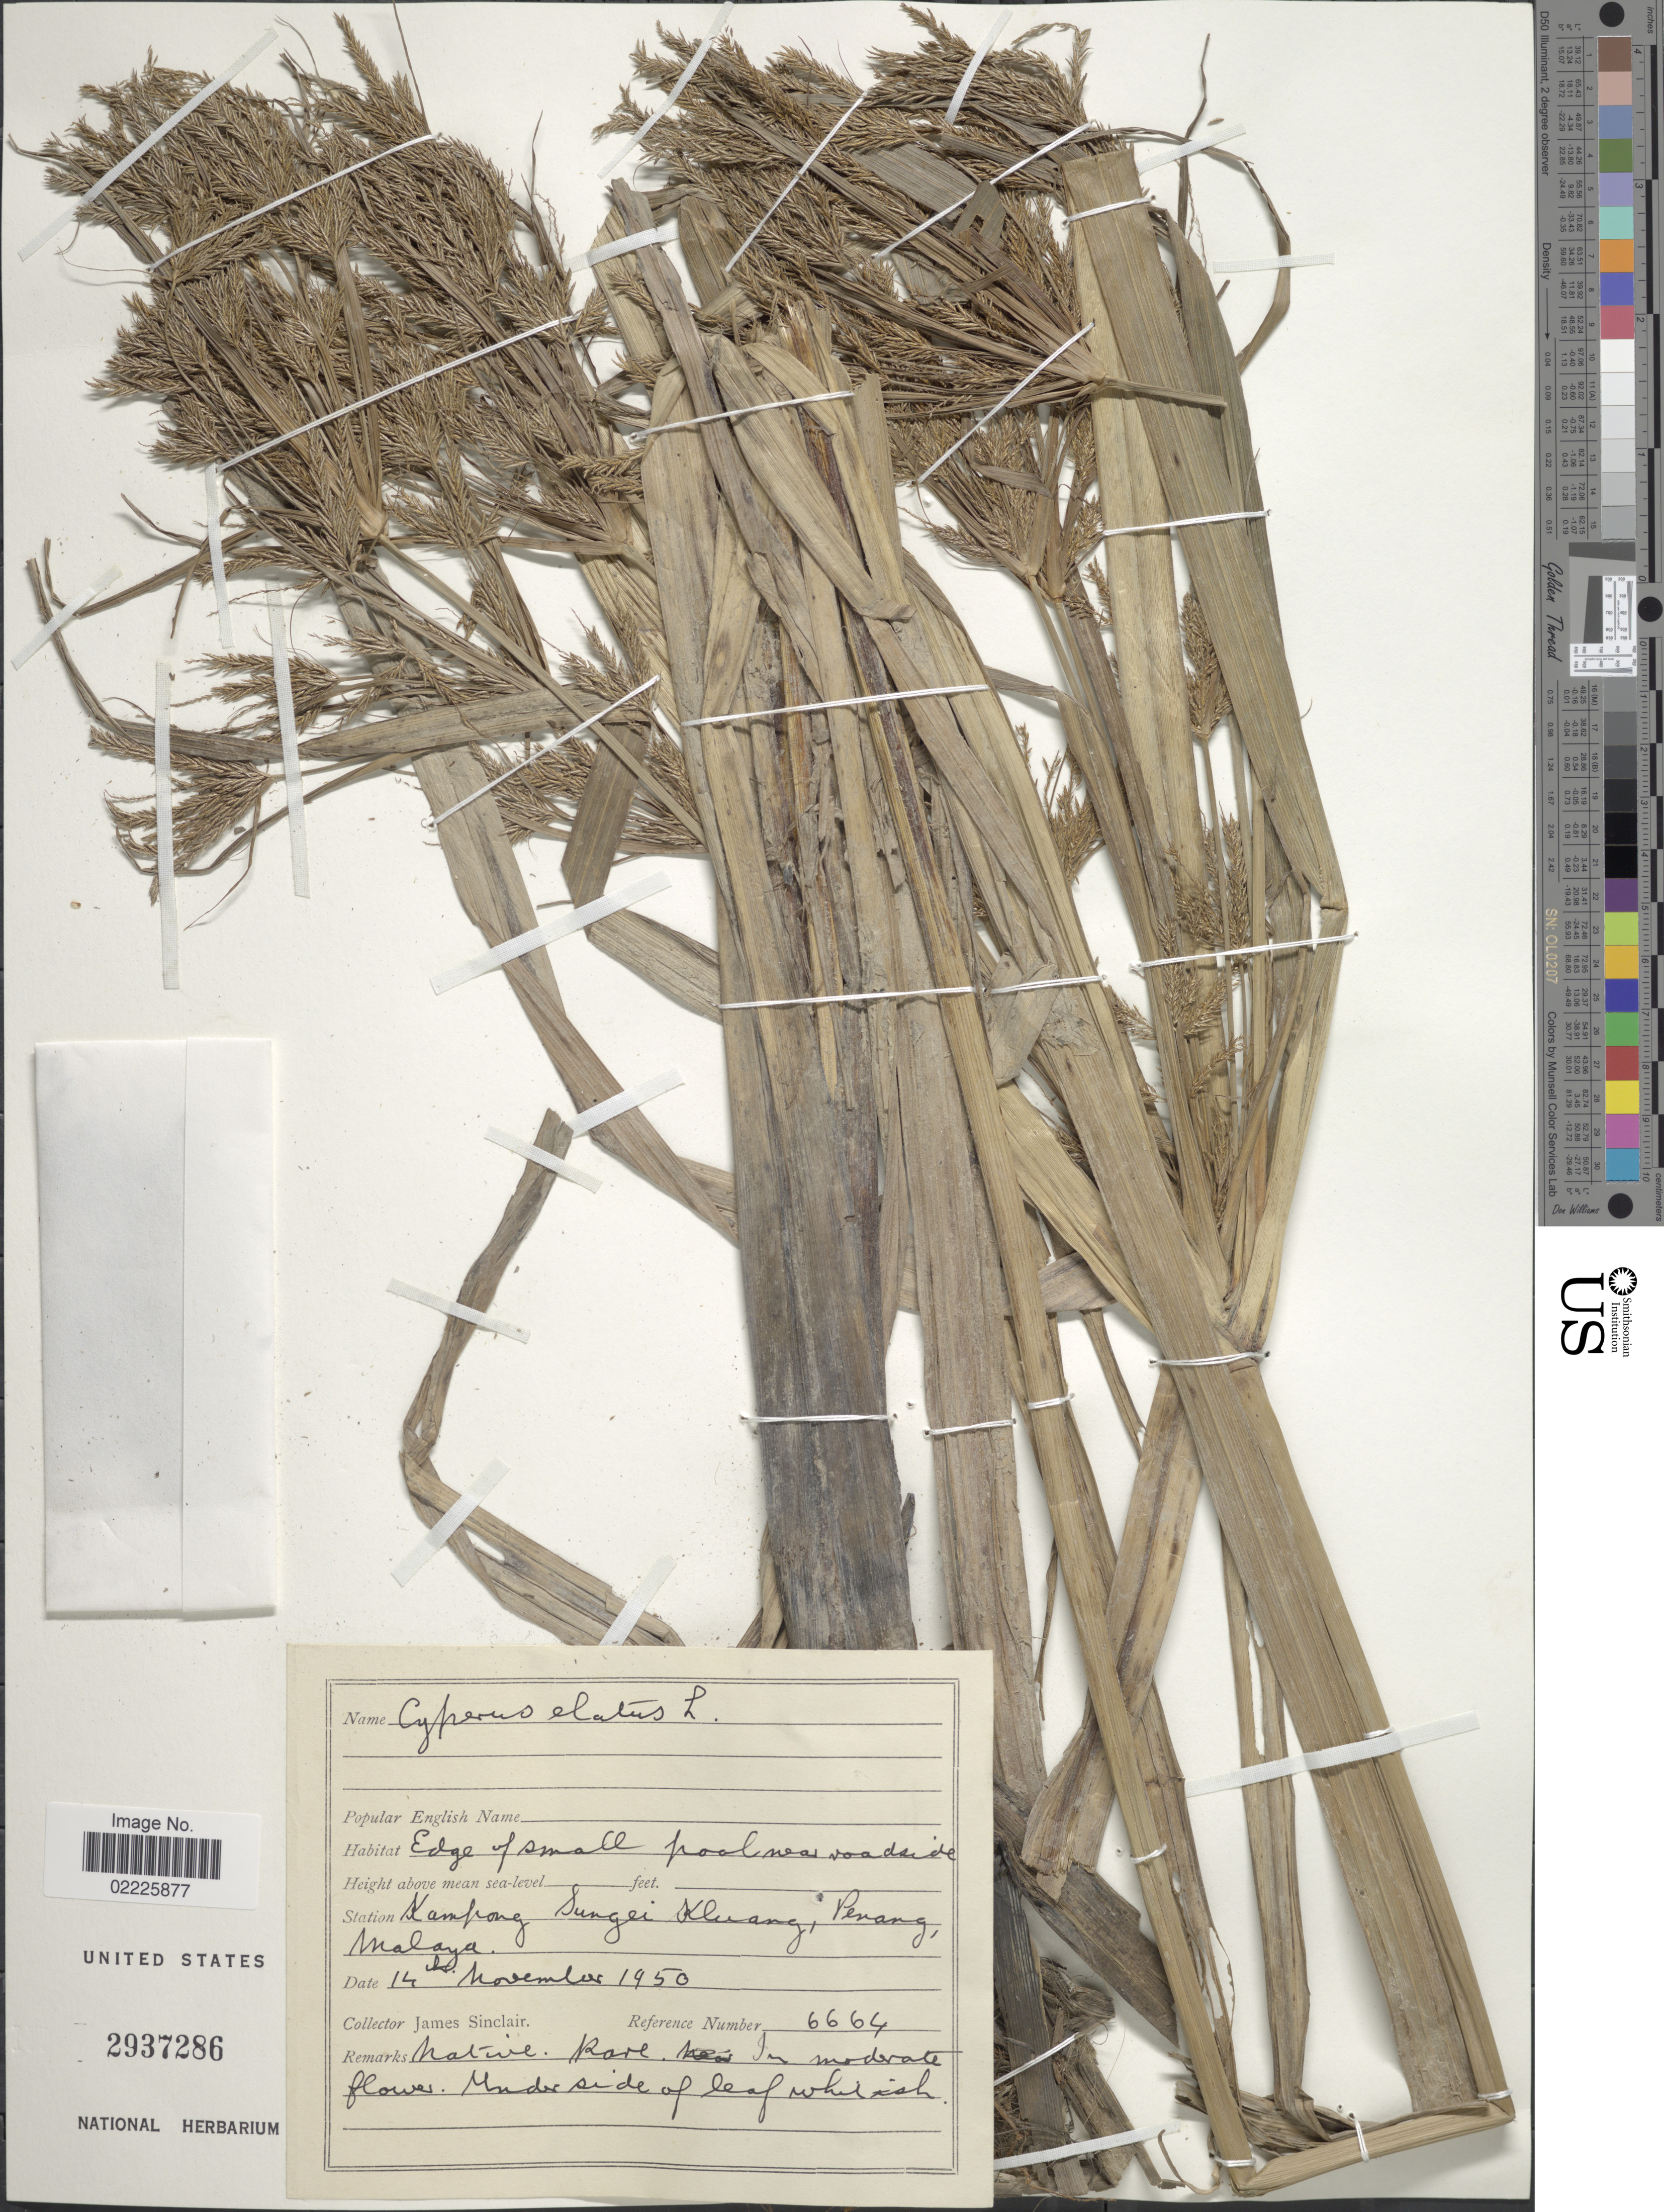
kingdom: Plantae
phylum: Tracheophyta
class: Liliopsida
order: Poales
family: Cyperaceae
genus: Cyperus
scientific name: Cyperus elatus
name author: L.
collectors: J. Sinclair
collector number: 6664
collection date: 1950-11-14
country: Malaysia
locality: Edge of small pool near roadside, Kampong Sungei Kluang, Perang Malaya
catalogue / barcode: US 2937286